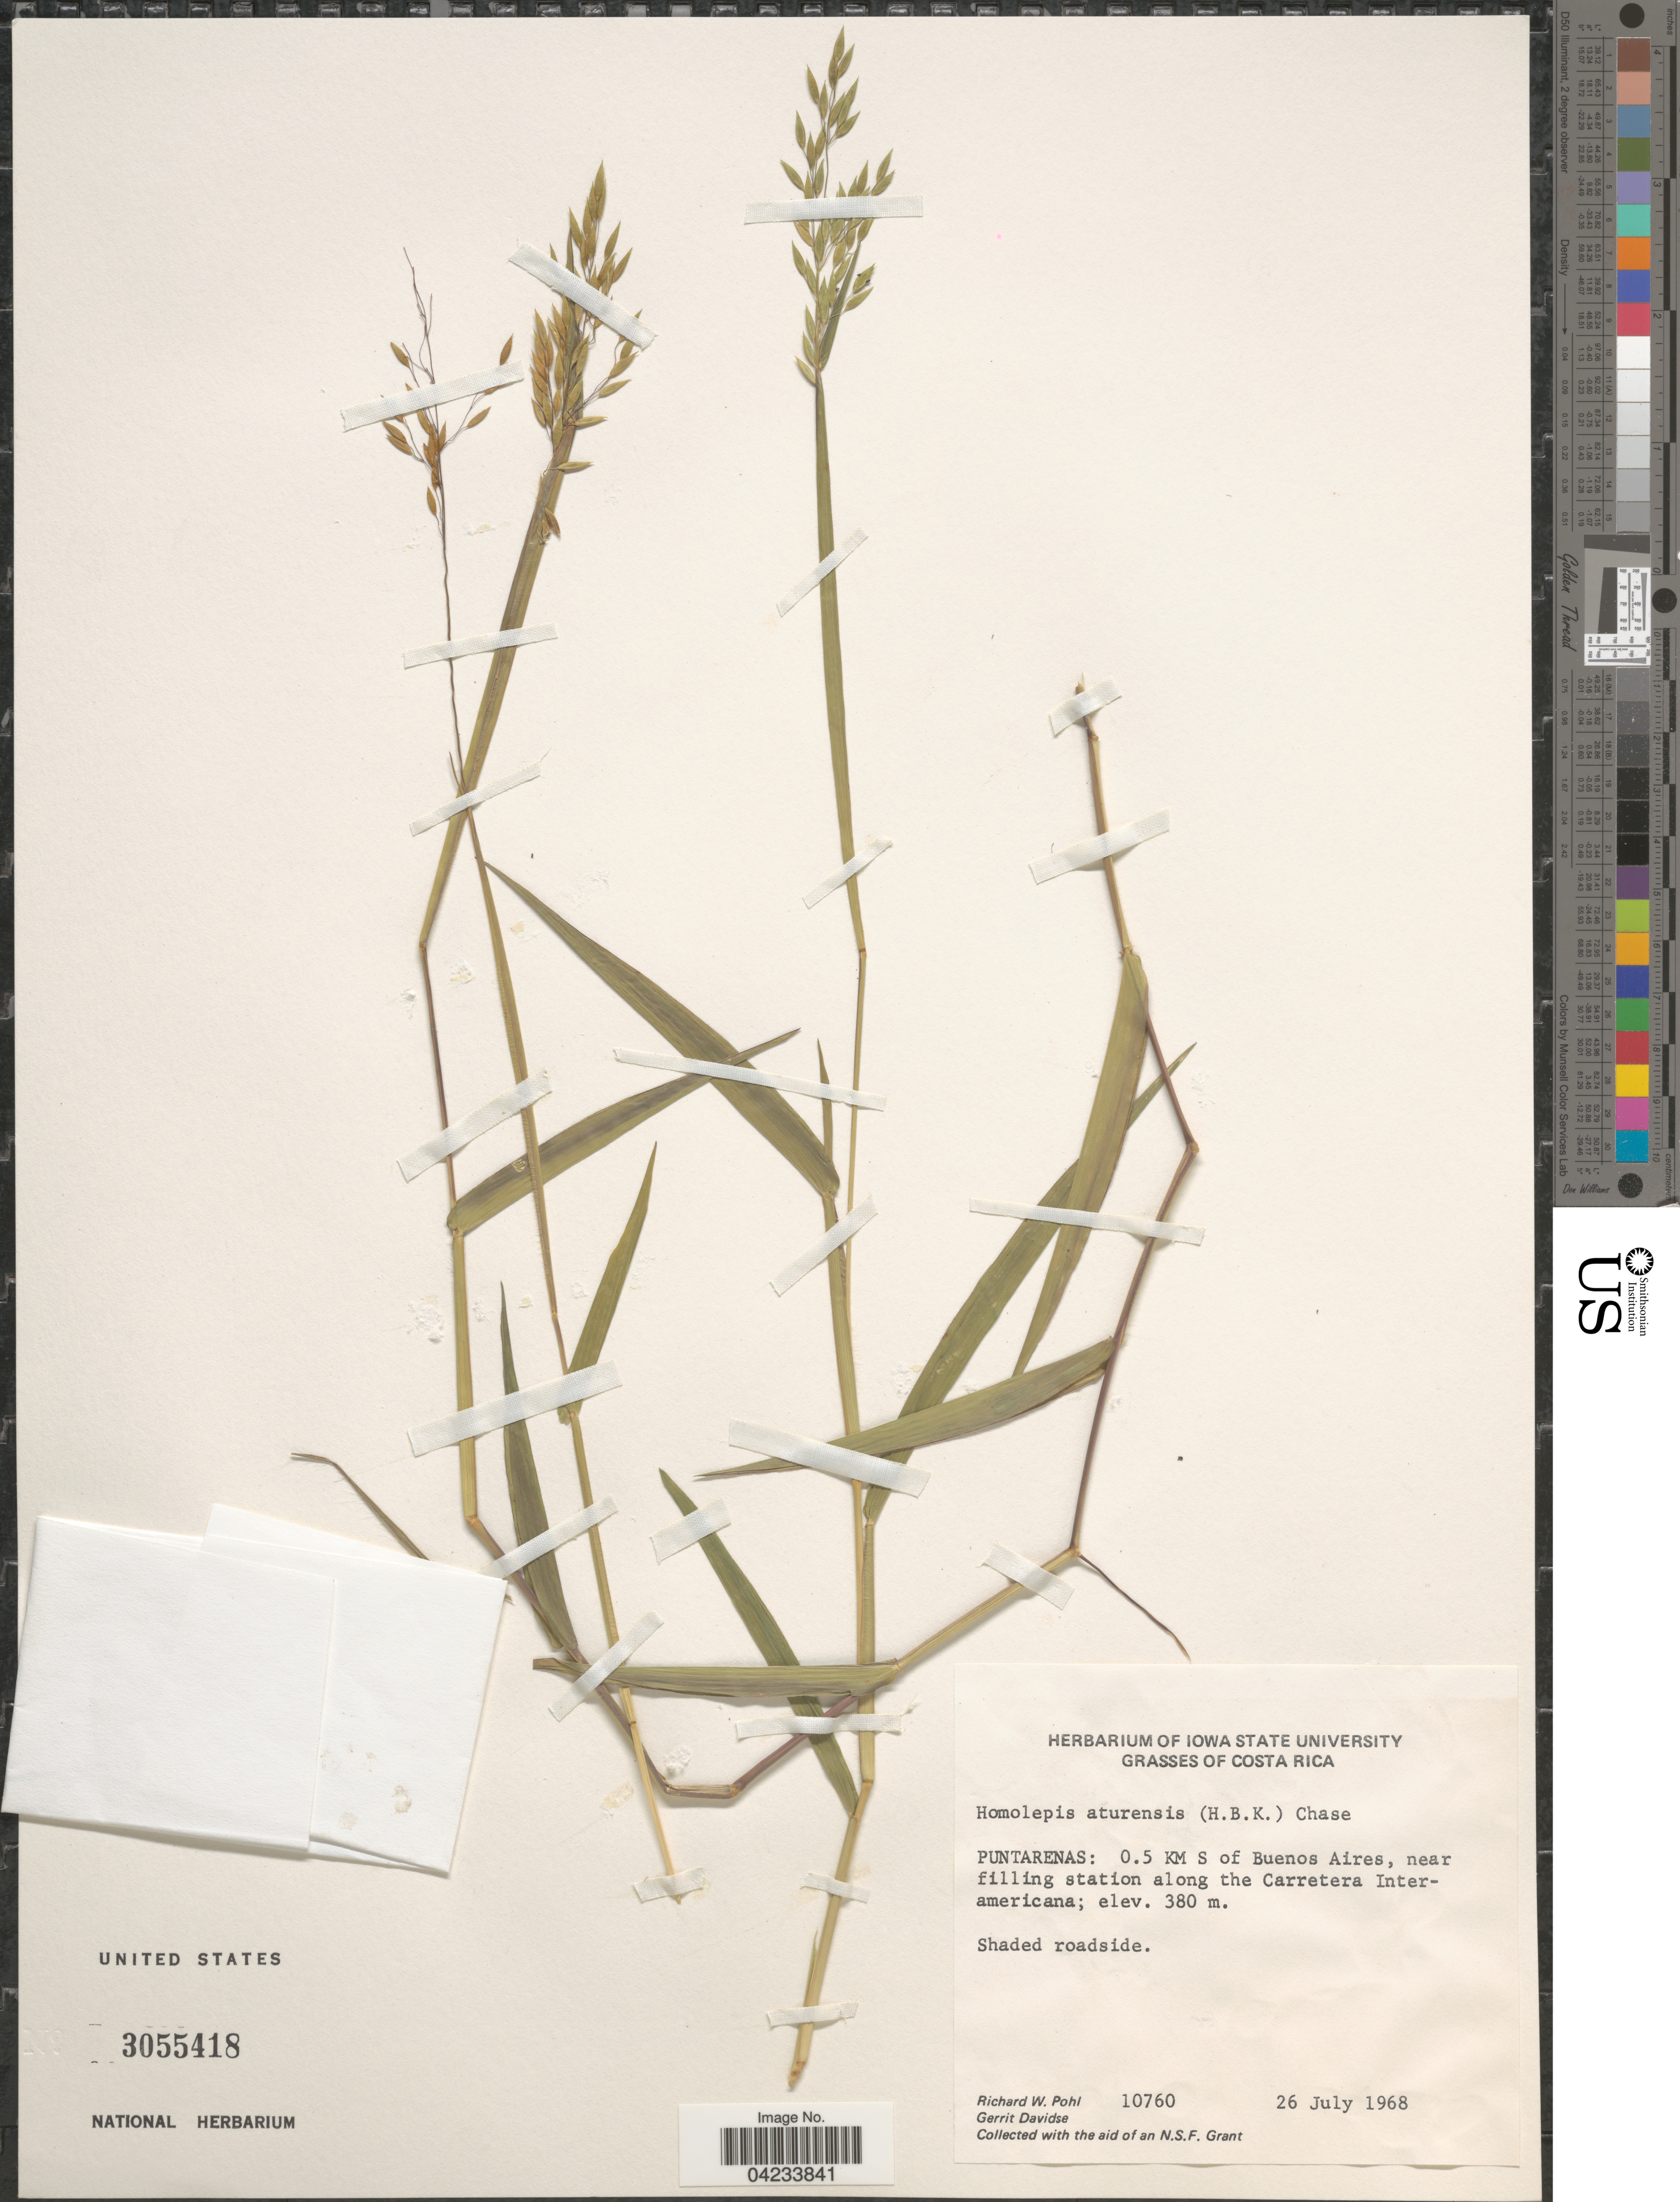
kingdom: Plantae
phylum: Tracheophyta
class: Liliopsida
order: Poales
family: Poaceae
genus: Homolepis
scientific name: Homolepis aturensis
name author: (Kunth) Chase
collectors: R. W. Pohl & G. Davidse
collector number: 10760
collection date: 1968-07-26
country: Costa Rica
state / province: Puntarenas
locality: Puntarenas: 0.5 KM S of Buenos Aires, near filling station along the Carretera Inter-americana.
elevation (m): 380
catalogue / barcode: US 3055418